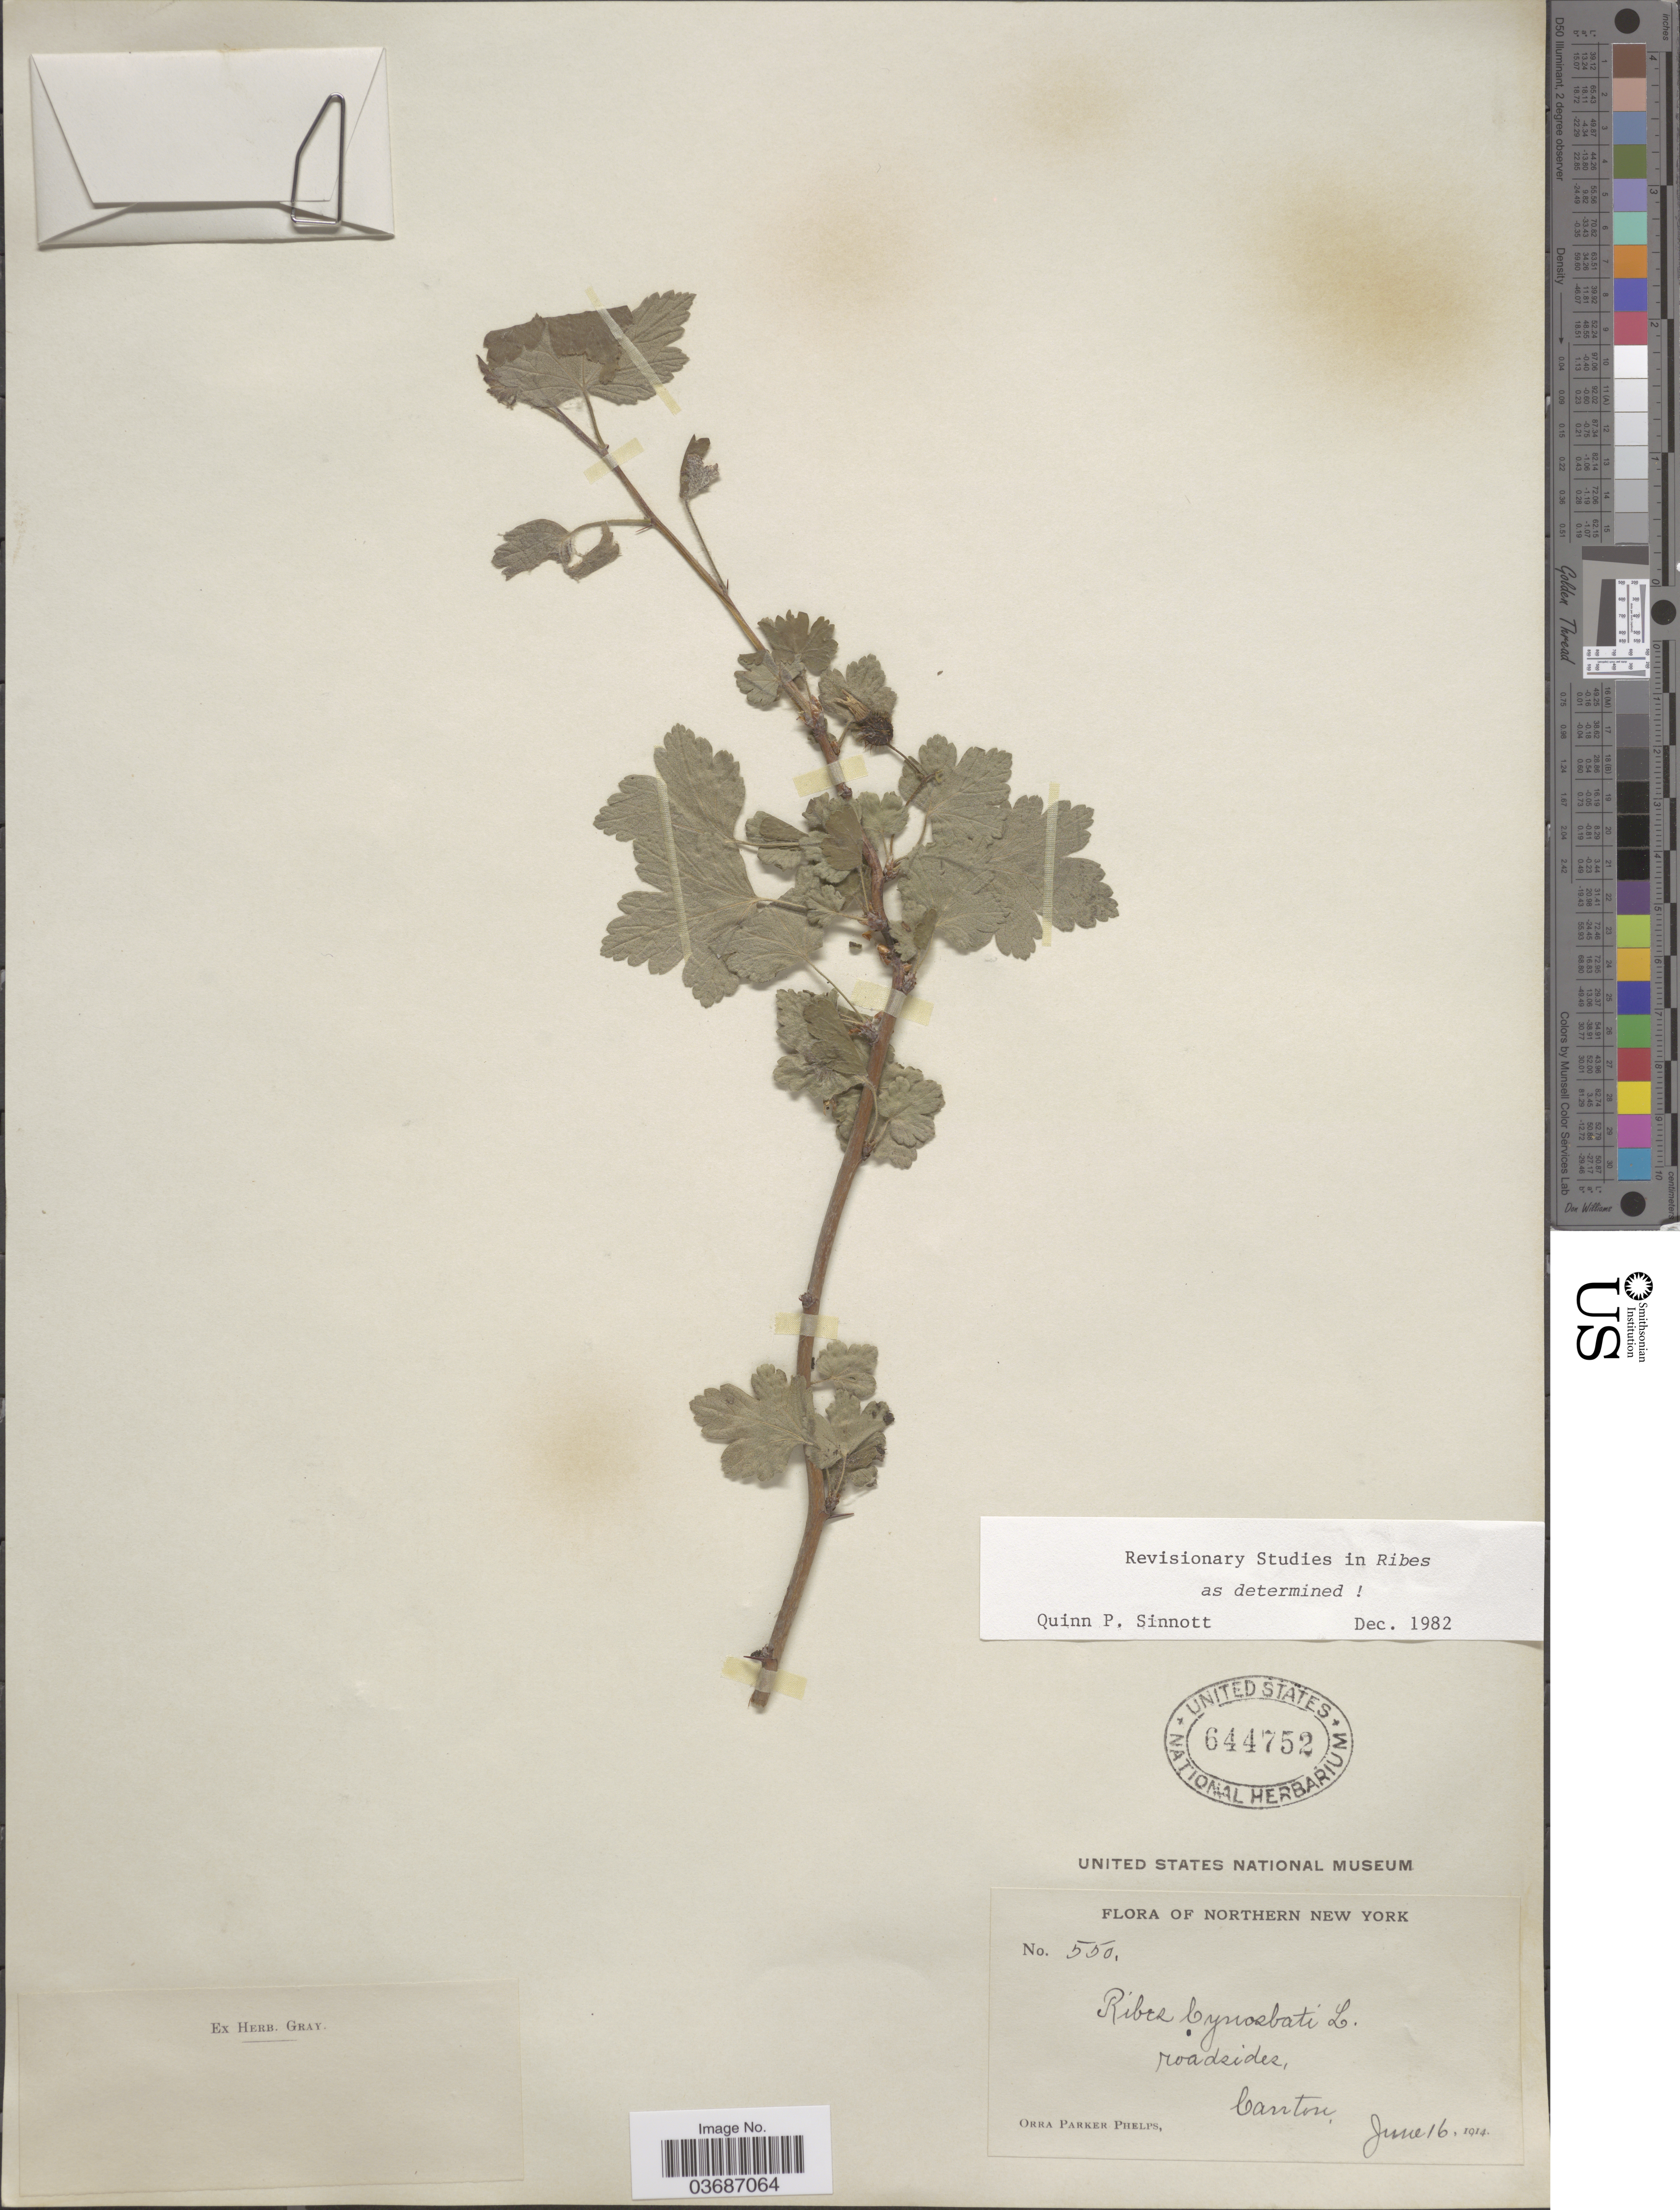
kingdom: Plantae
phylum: Tracheophyta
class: Magnoliopsida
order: Saxifragales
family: Grossulariaceae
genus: Ribes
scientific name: Ribes cynosbati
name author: L.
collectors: O. P. Phelps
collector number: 550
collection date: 1914-06-16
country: United States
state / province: New York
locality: Northern New York. Roadsides, Canton.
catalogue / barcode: US 644752